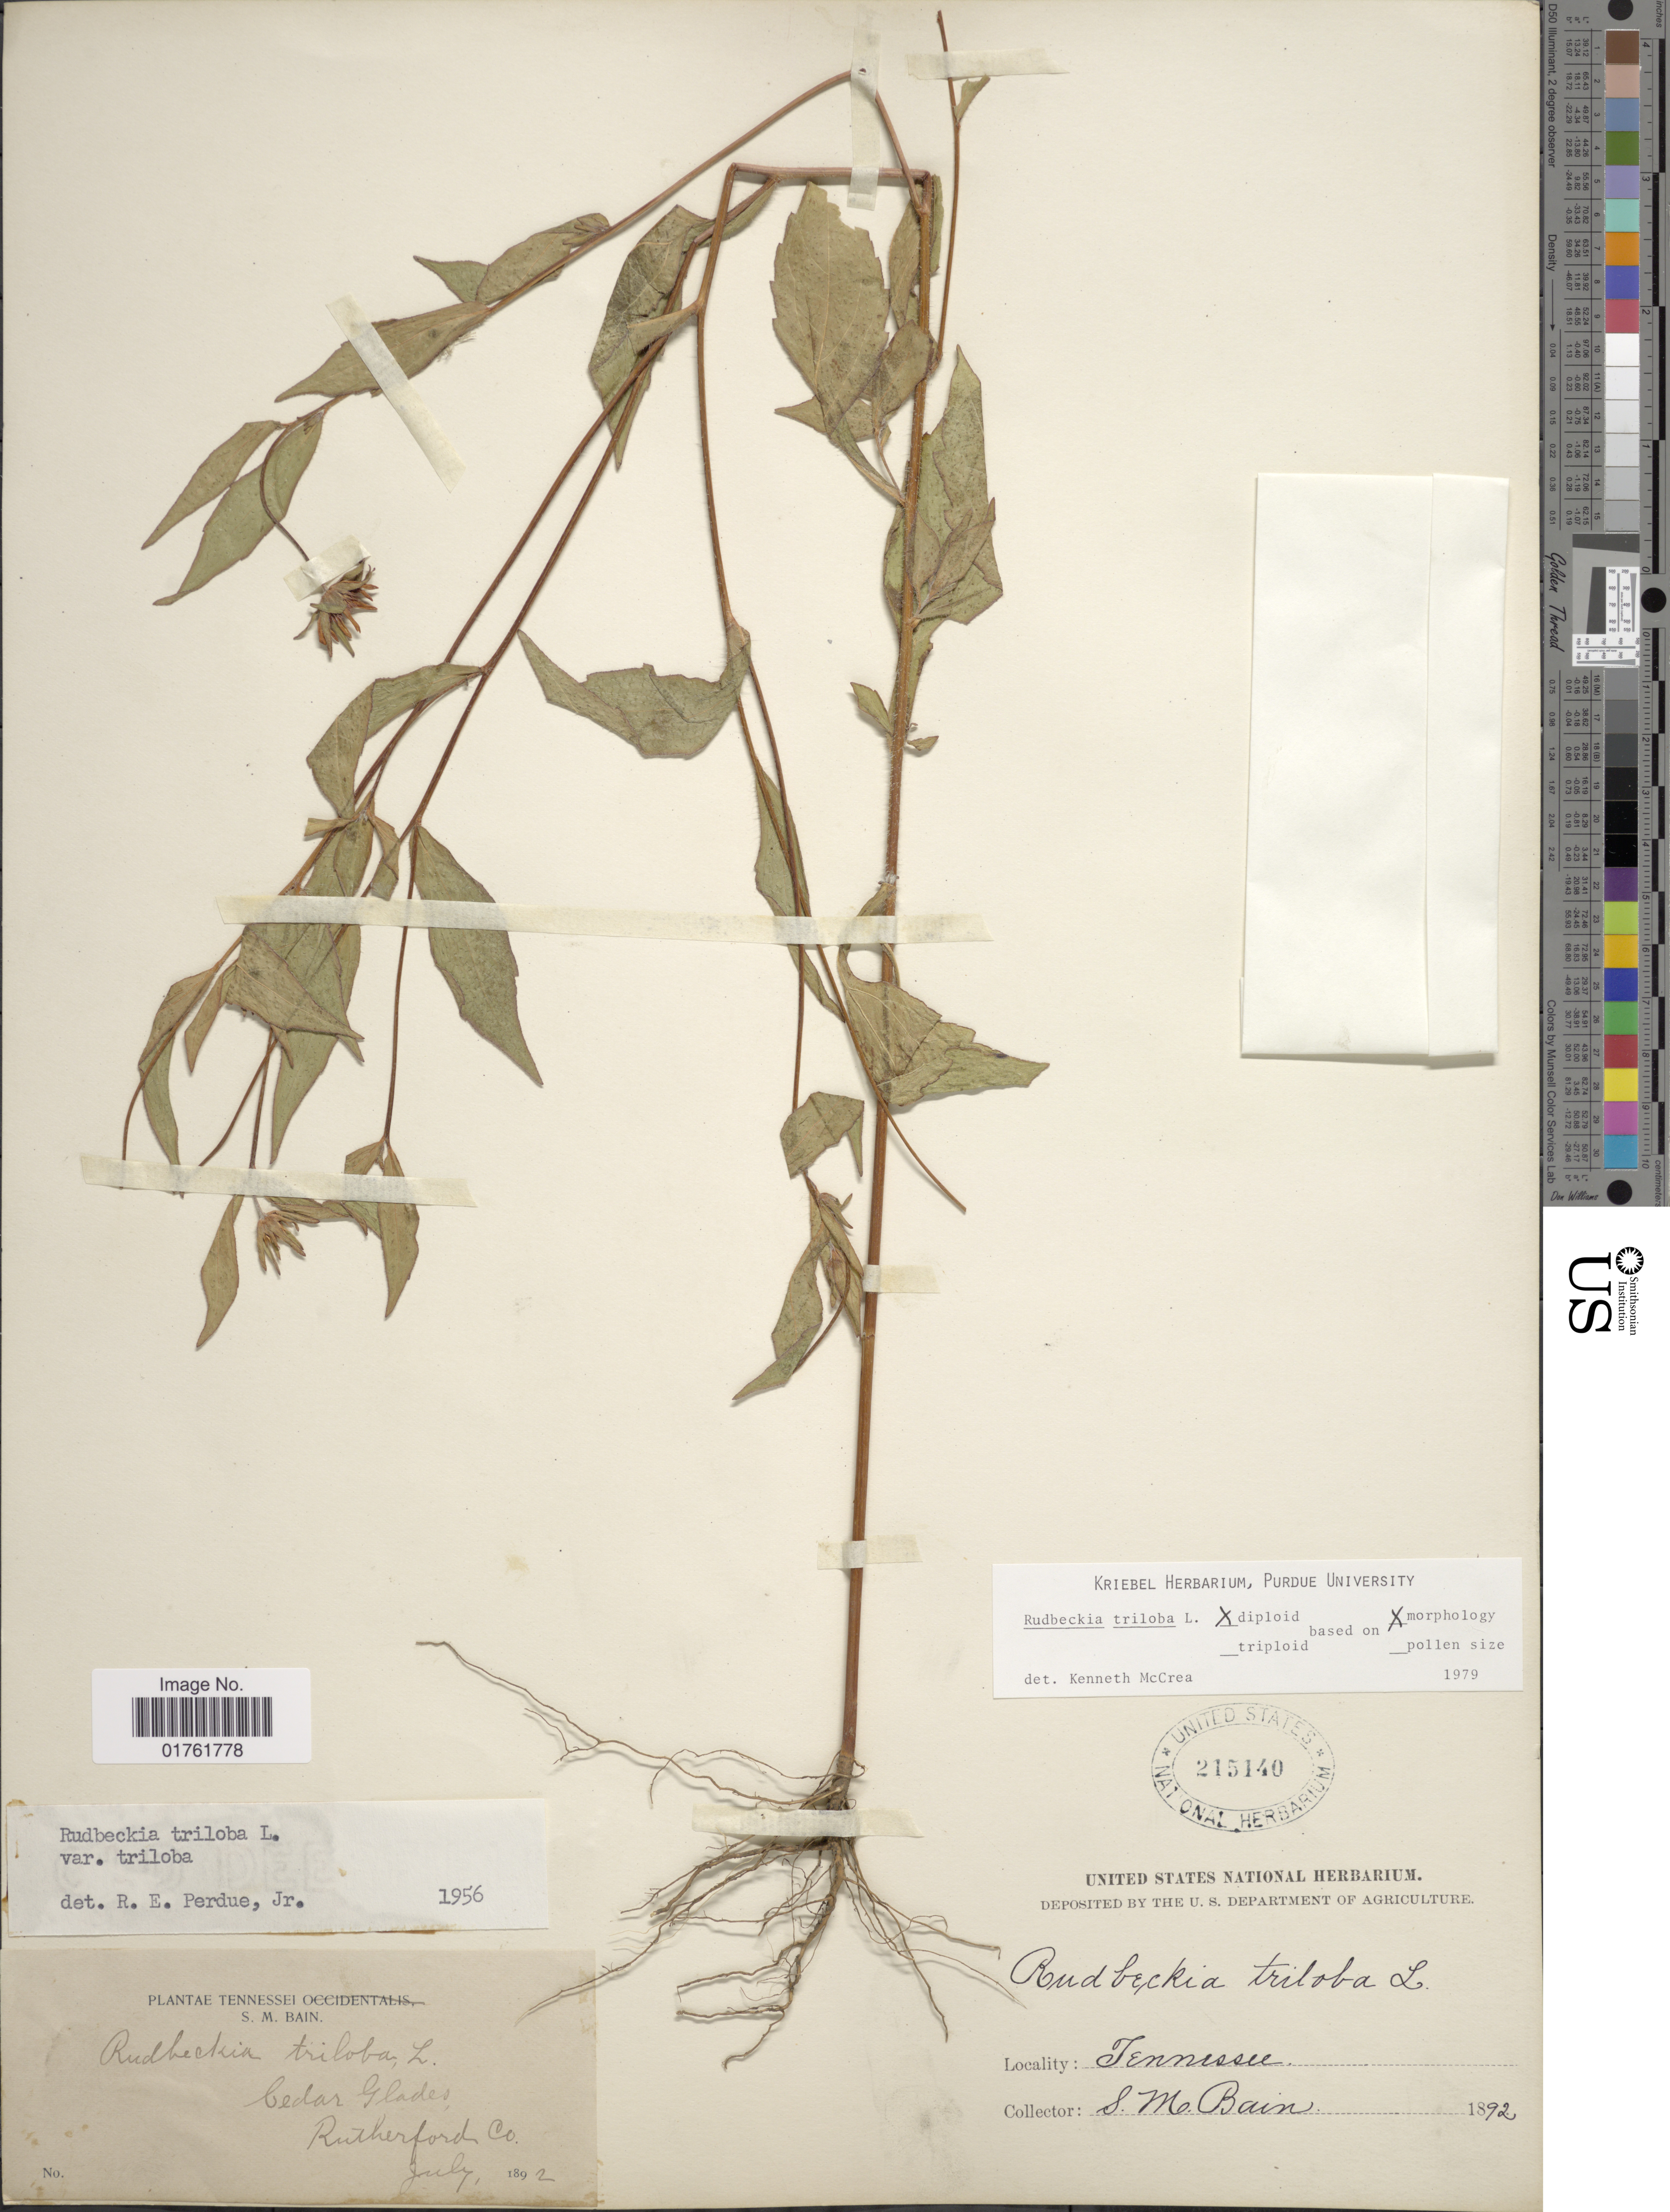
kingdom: Plantae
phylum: Tracheophyta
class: Magnoliopsida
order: Asterales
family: Asteraceae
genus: Rudbeckia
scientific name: Rudbeckia triloba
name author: L.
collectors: S. M. Bain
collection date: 1892-07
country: United States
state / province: Tennessee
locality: Cedar Glades, Rutherford Co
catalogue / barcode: US 215140